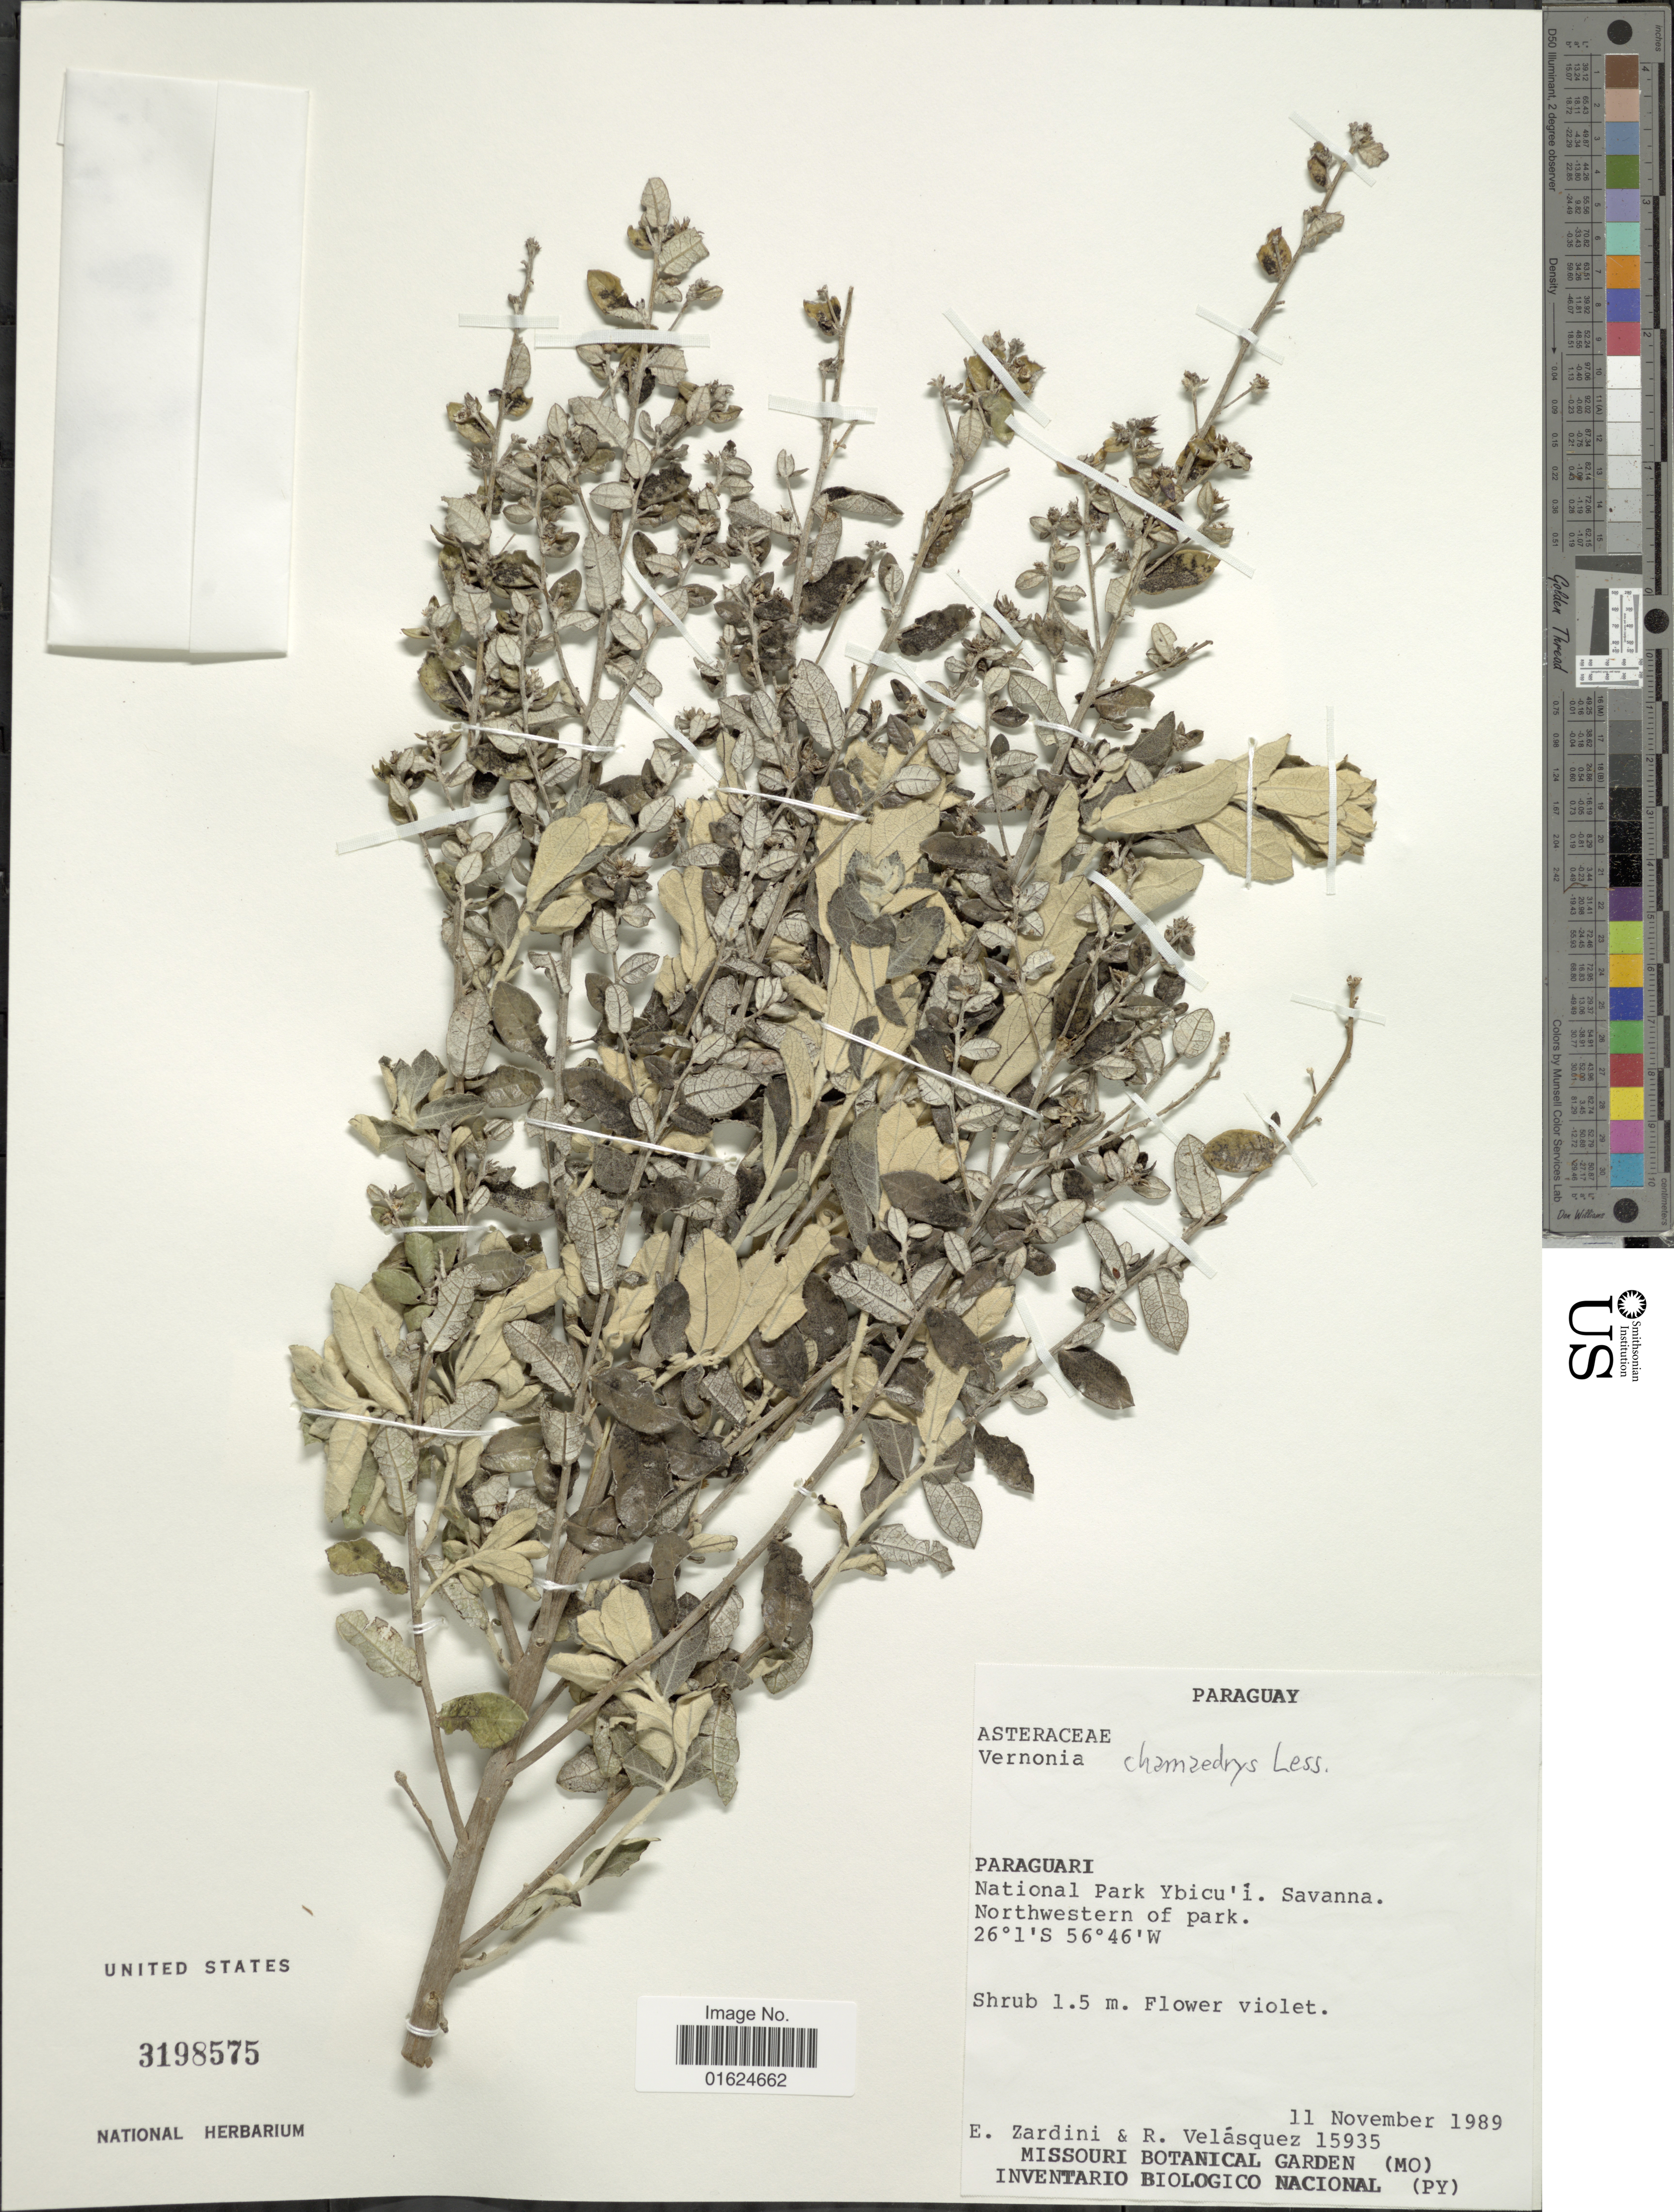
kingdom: Plantae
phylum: Tracheophyta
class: Magnoliopsida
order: Asterales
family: Asteraceae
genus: Vernonanthura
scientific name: Vernonanthura chamaedrys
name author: (Less.) H. Rob.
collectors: E. M. Zardini & R. Velázquez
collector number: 15935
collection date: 1989-11-11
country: Paraguay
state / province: Paraguari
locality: National Park Ybicu' i. Savanna. Northwestern of park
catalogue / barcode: US 3198575